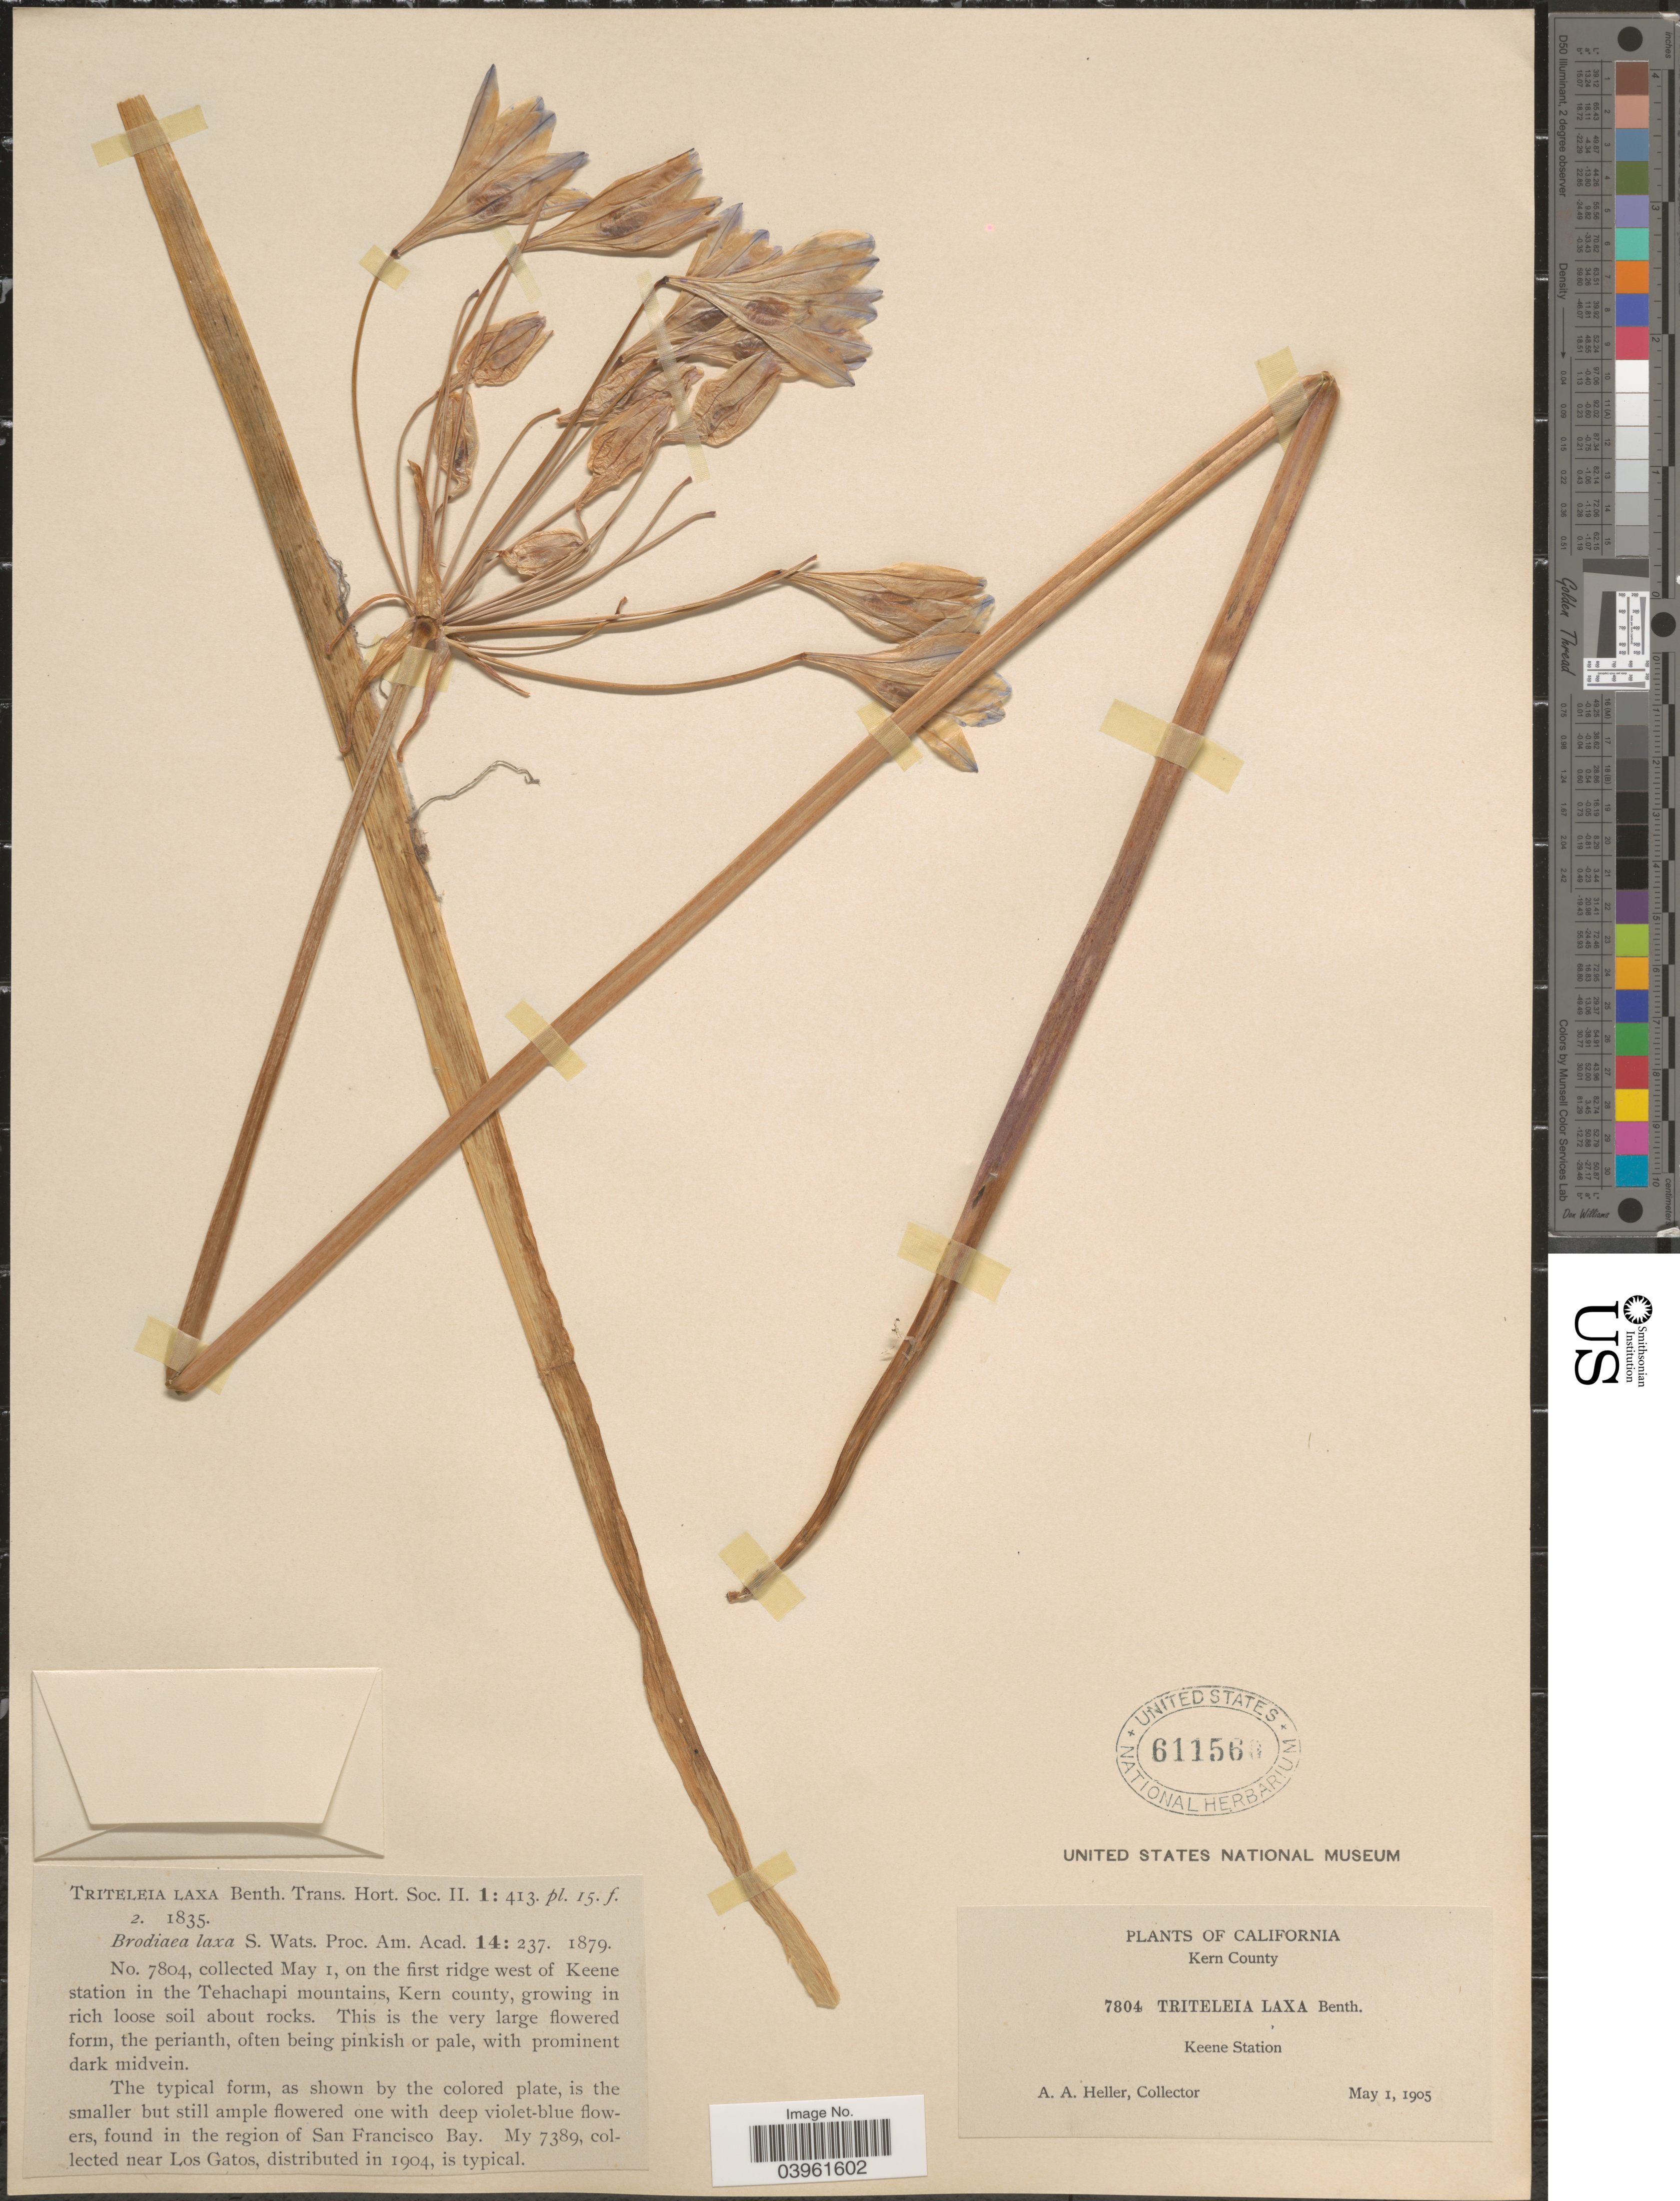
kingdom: Plantae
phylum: Tracheophyta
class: Liliopsida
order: Asparagales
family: Asparagaceae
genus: Triteleia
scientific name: Triteleia laxa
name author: Benth.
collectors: A. A. Heller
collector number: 7804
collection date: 1905-05-01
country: United States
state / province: California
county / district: Kern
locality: Kern County. Keene Station. On the first ridge west of Keene station in the Tehachapi mountains, Kern county.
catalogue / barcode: US 611560